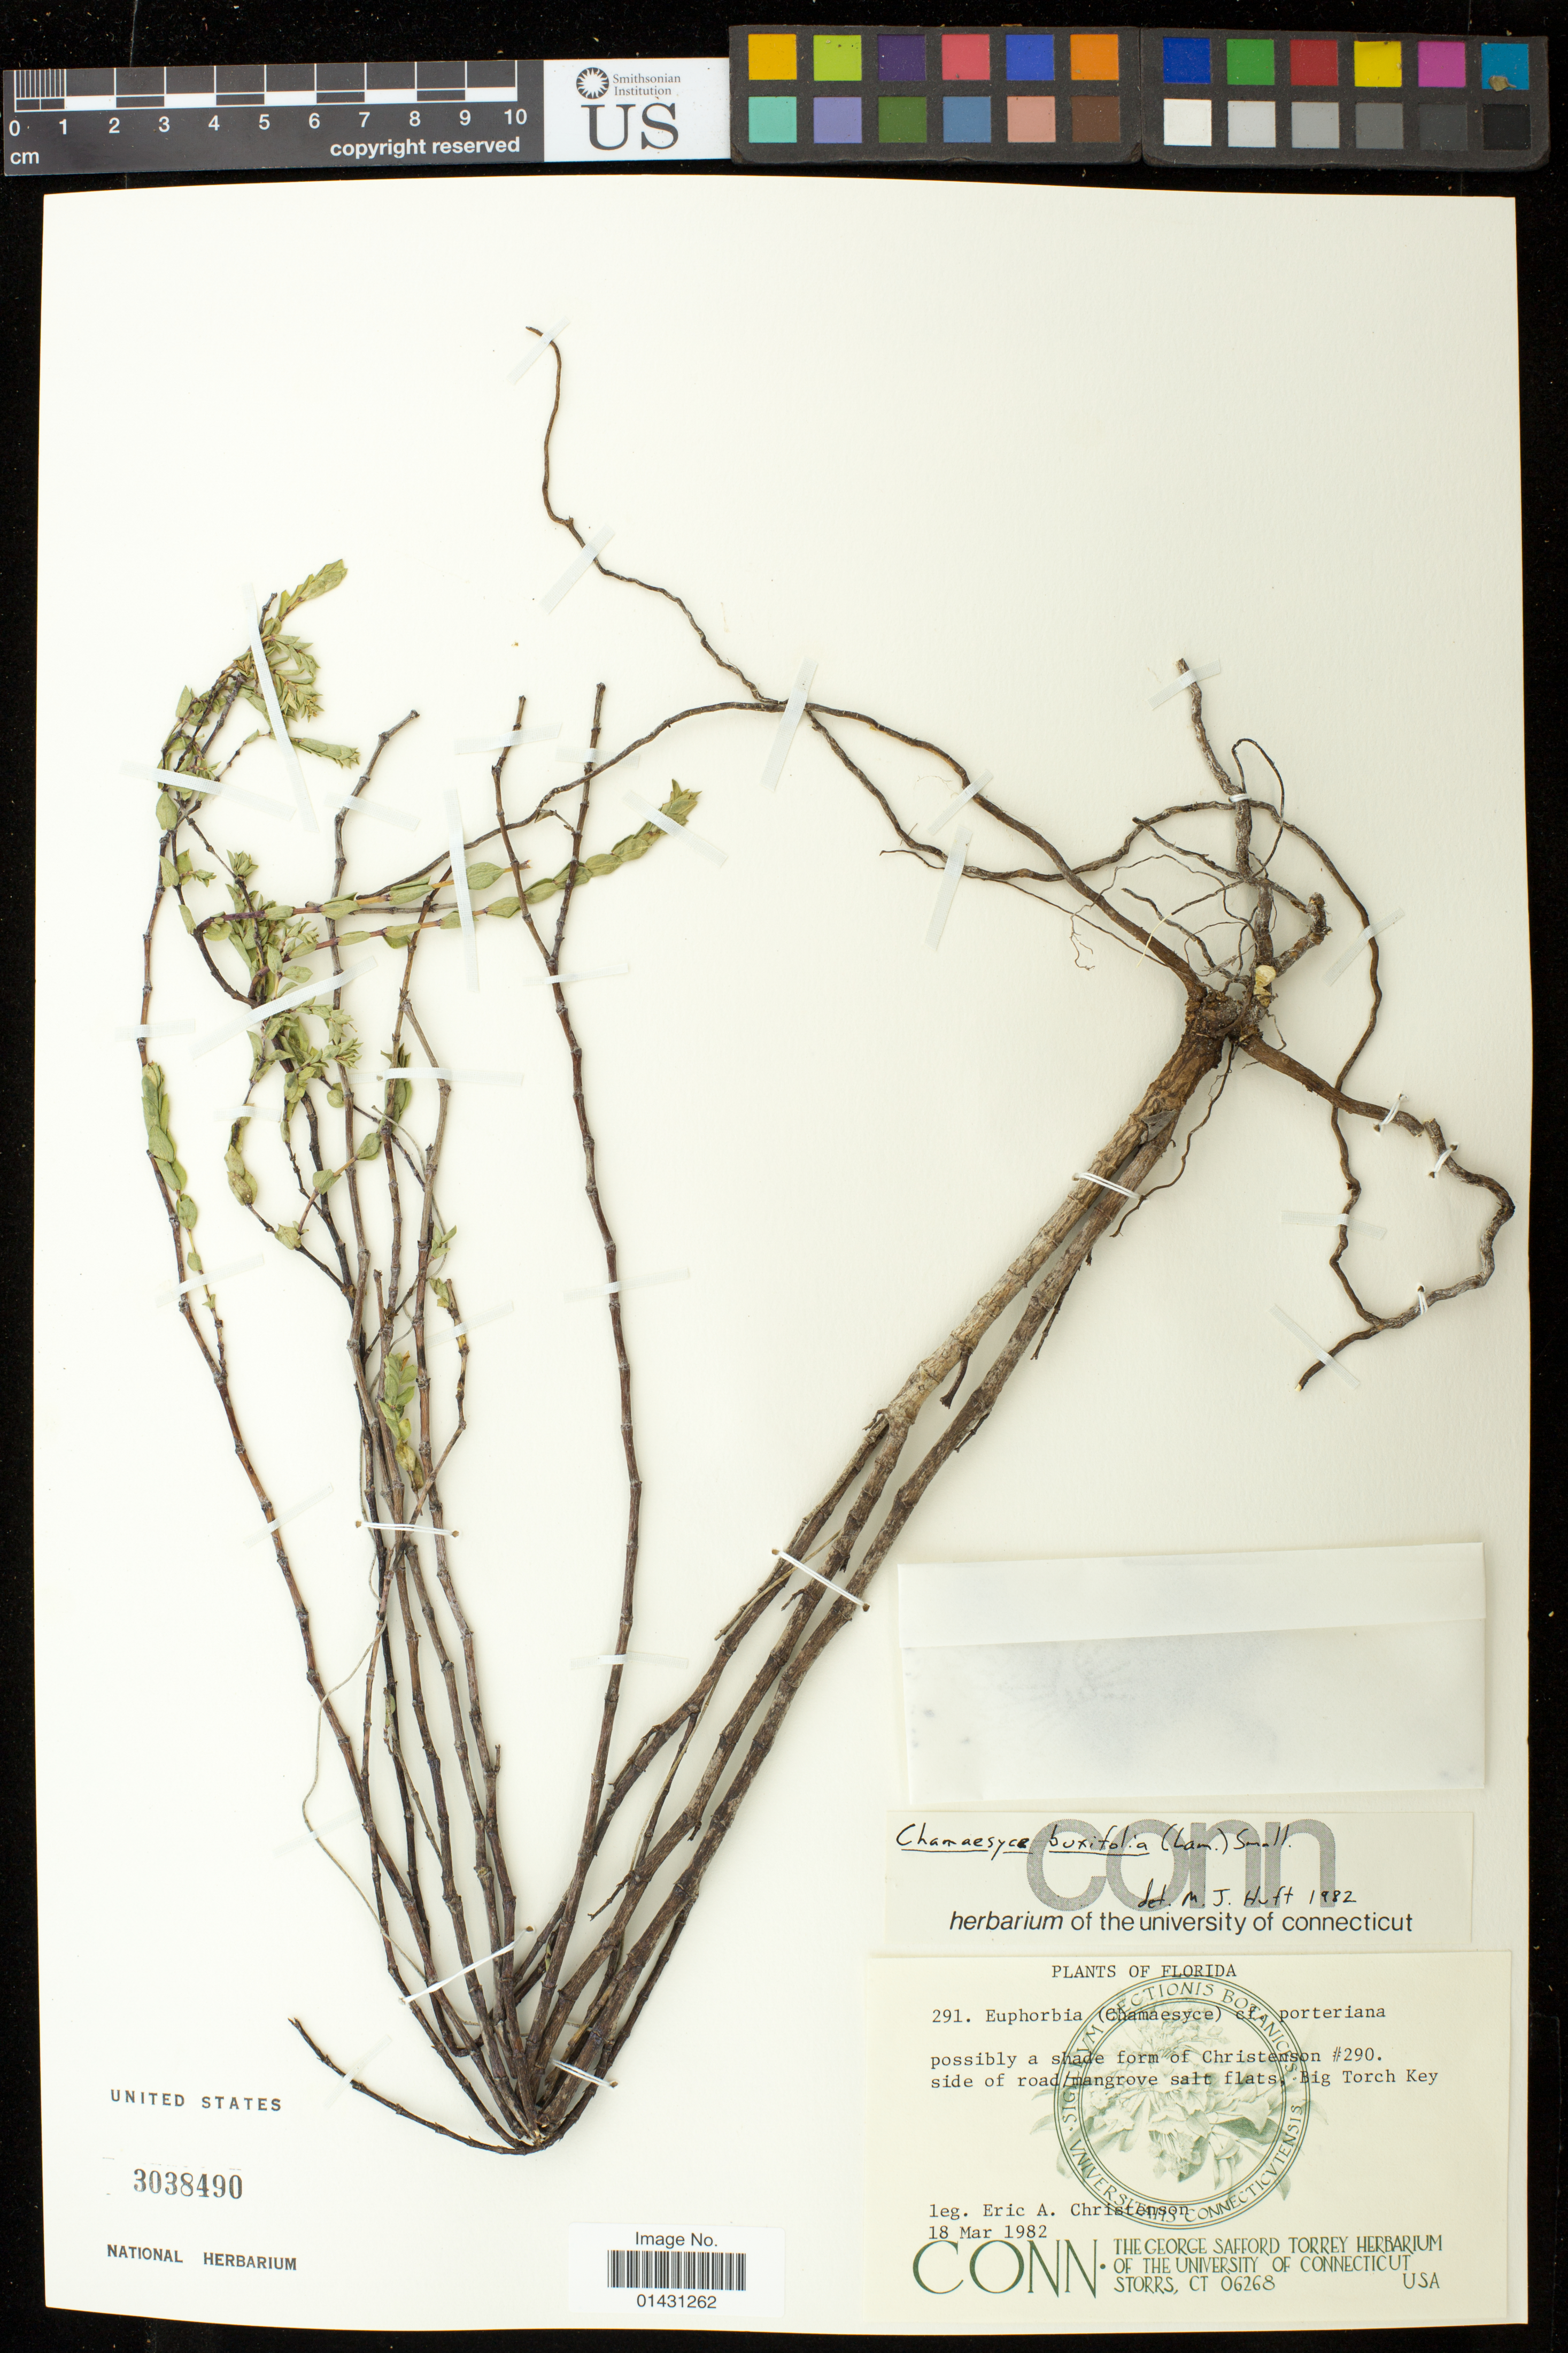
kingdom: Plantae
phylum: Tracheophyta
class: Magnoliopsida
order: Malpighiales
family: Euphorbiaceae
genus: Euphorbia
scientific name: Euphorbia mesembryanthemifolia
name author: Jacq.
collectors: E. A. Christenson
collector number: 291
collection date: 1982-03-18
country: United States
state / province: Florida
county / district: Monroe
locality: Big Torch Key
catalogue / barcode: US 3038490